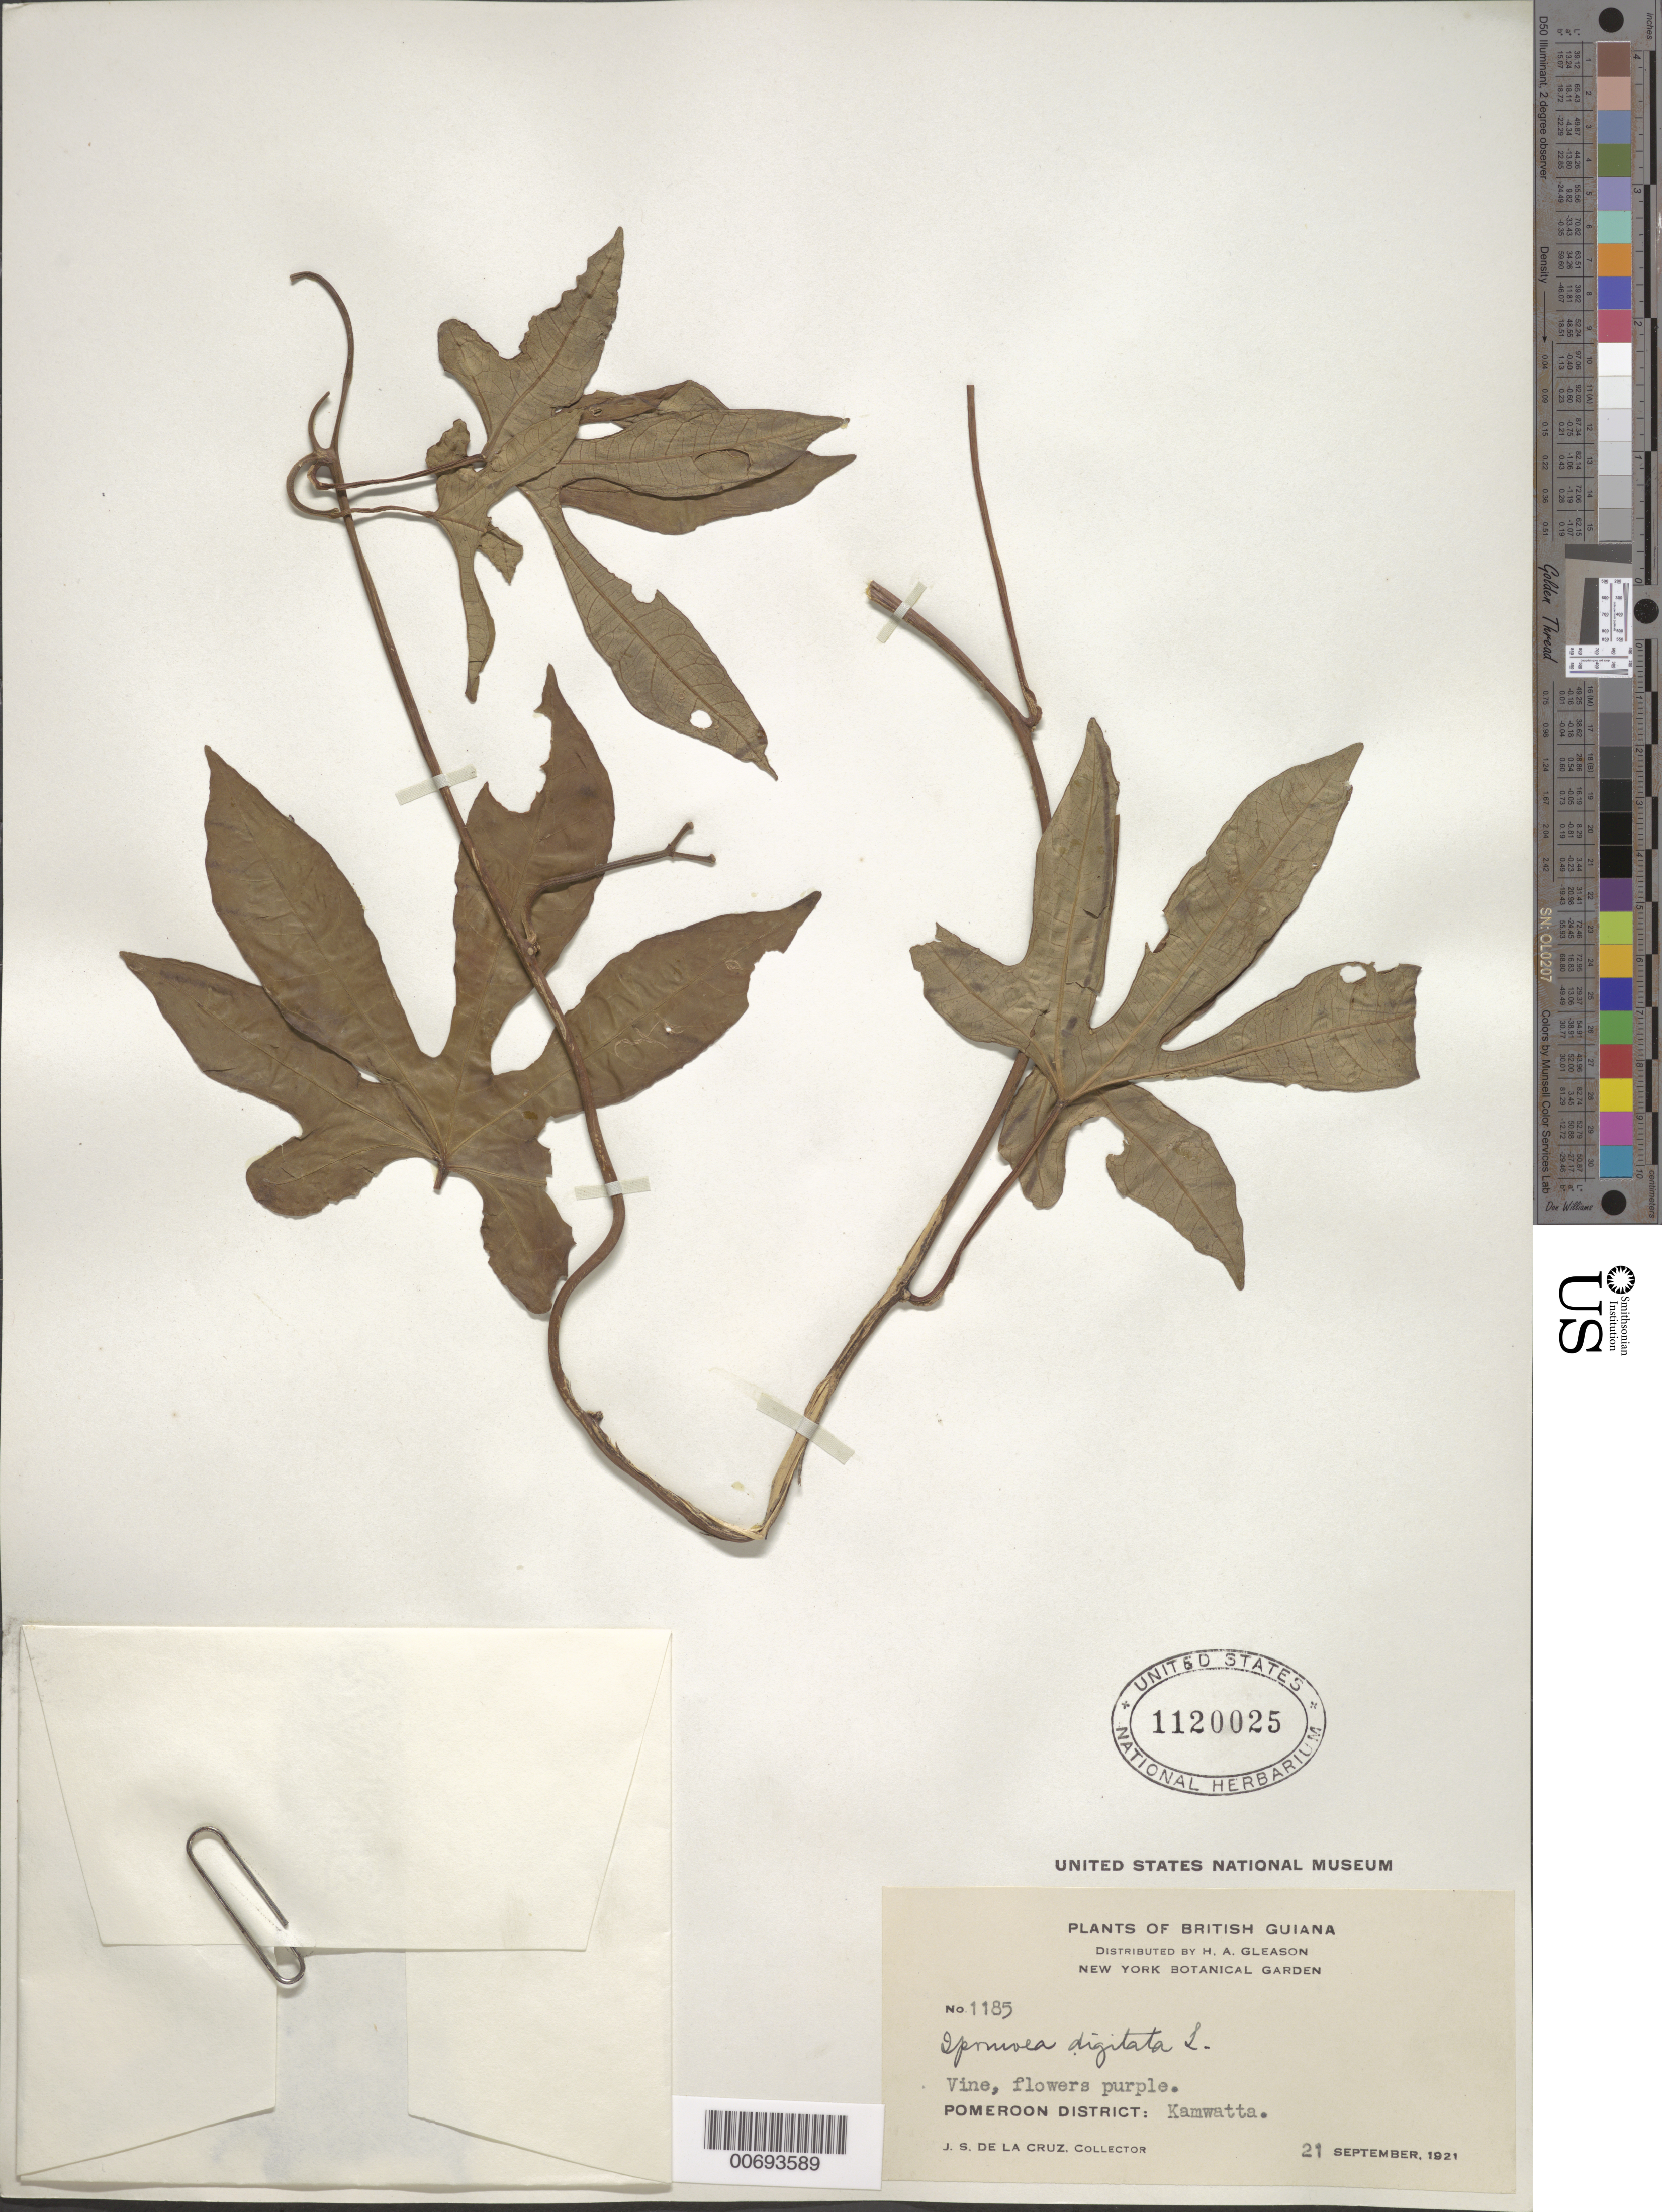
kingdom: Plantae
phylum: Tracheophyta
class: Magnoliopsida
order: Solanales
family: Convolvulaceae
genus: Ipomoea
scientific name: Ipomoea digitata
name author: L.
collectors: J. S. de la Cruz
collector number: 1185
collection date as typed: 21-Sep-21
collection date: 1921-09-21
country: Guyana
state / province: Barima-Waini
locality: Kamwatta, Pomeroon Dist.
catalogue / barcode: US 1120025